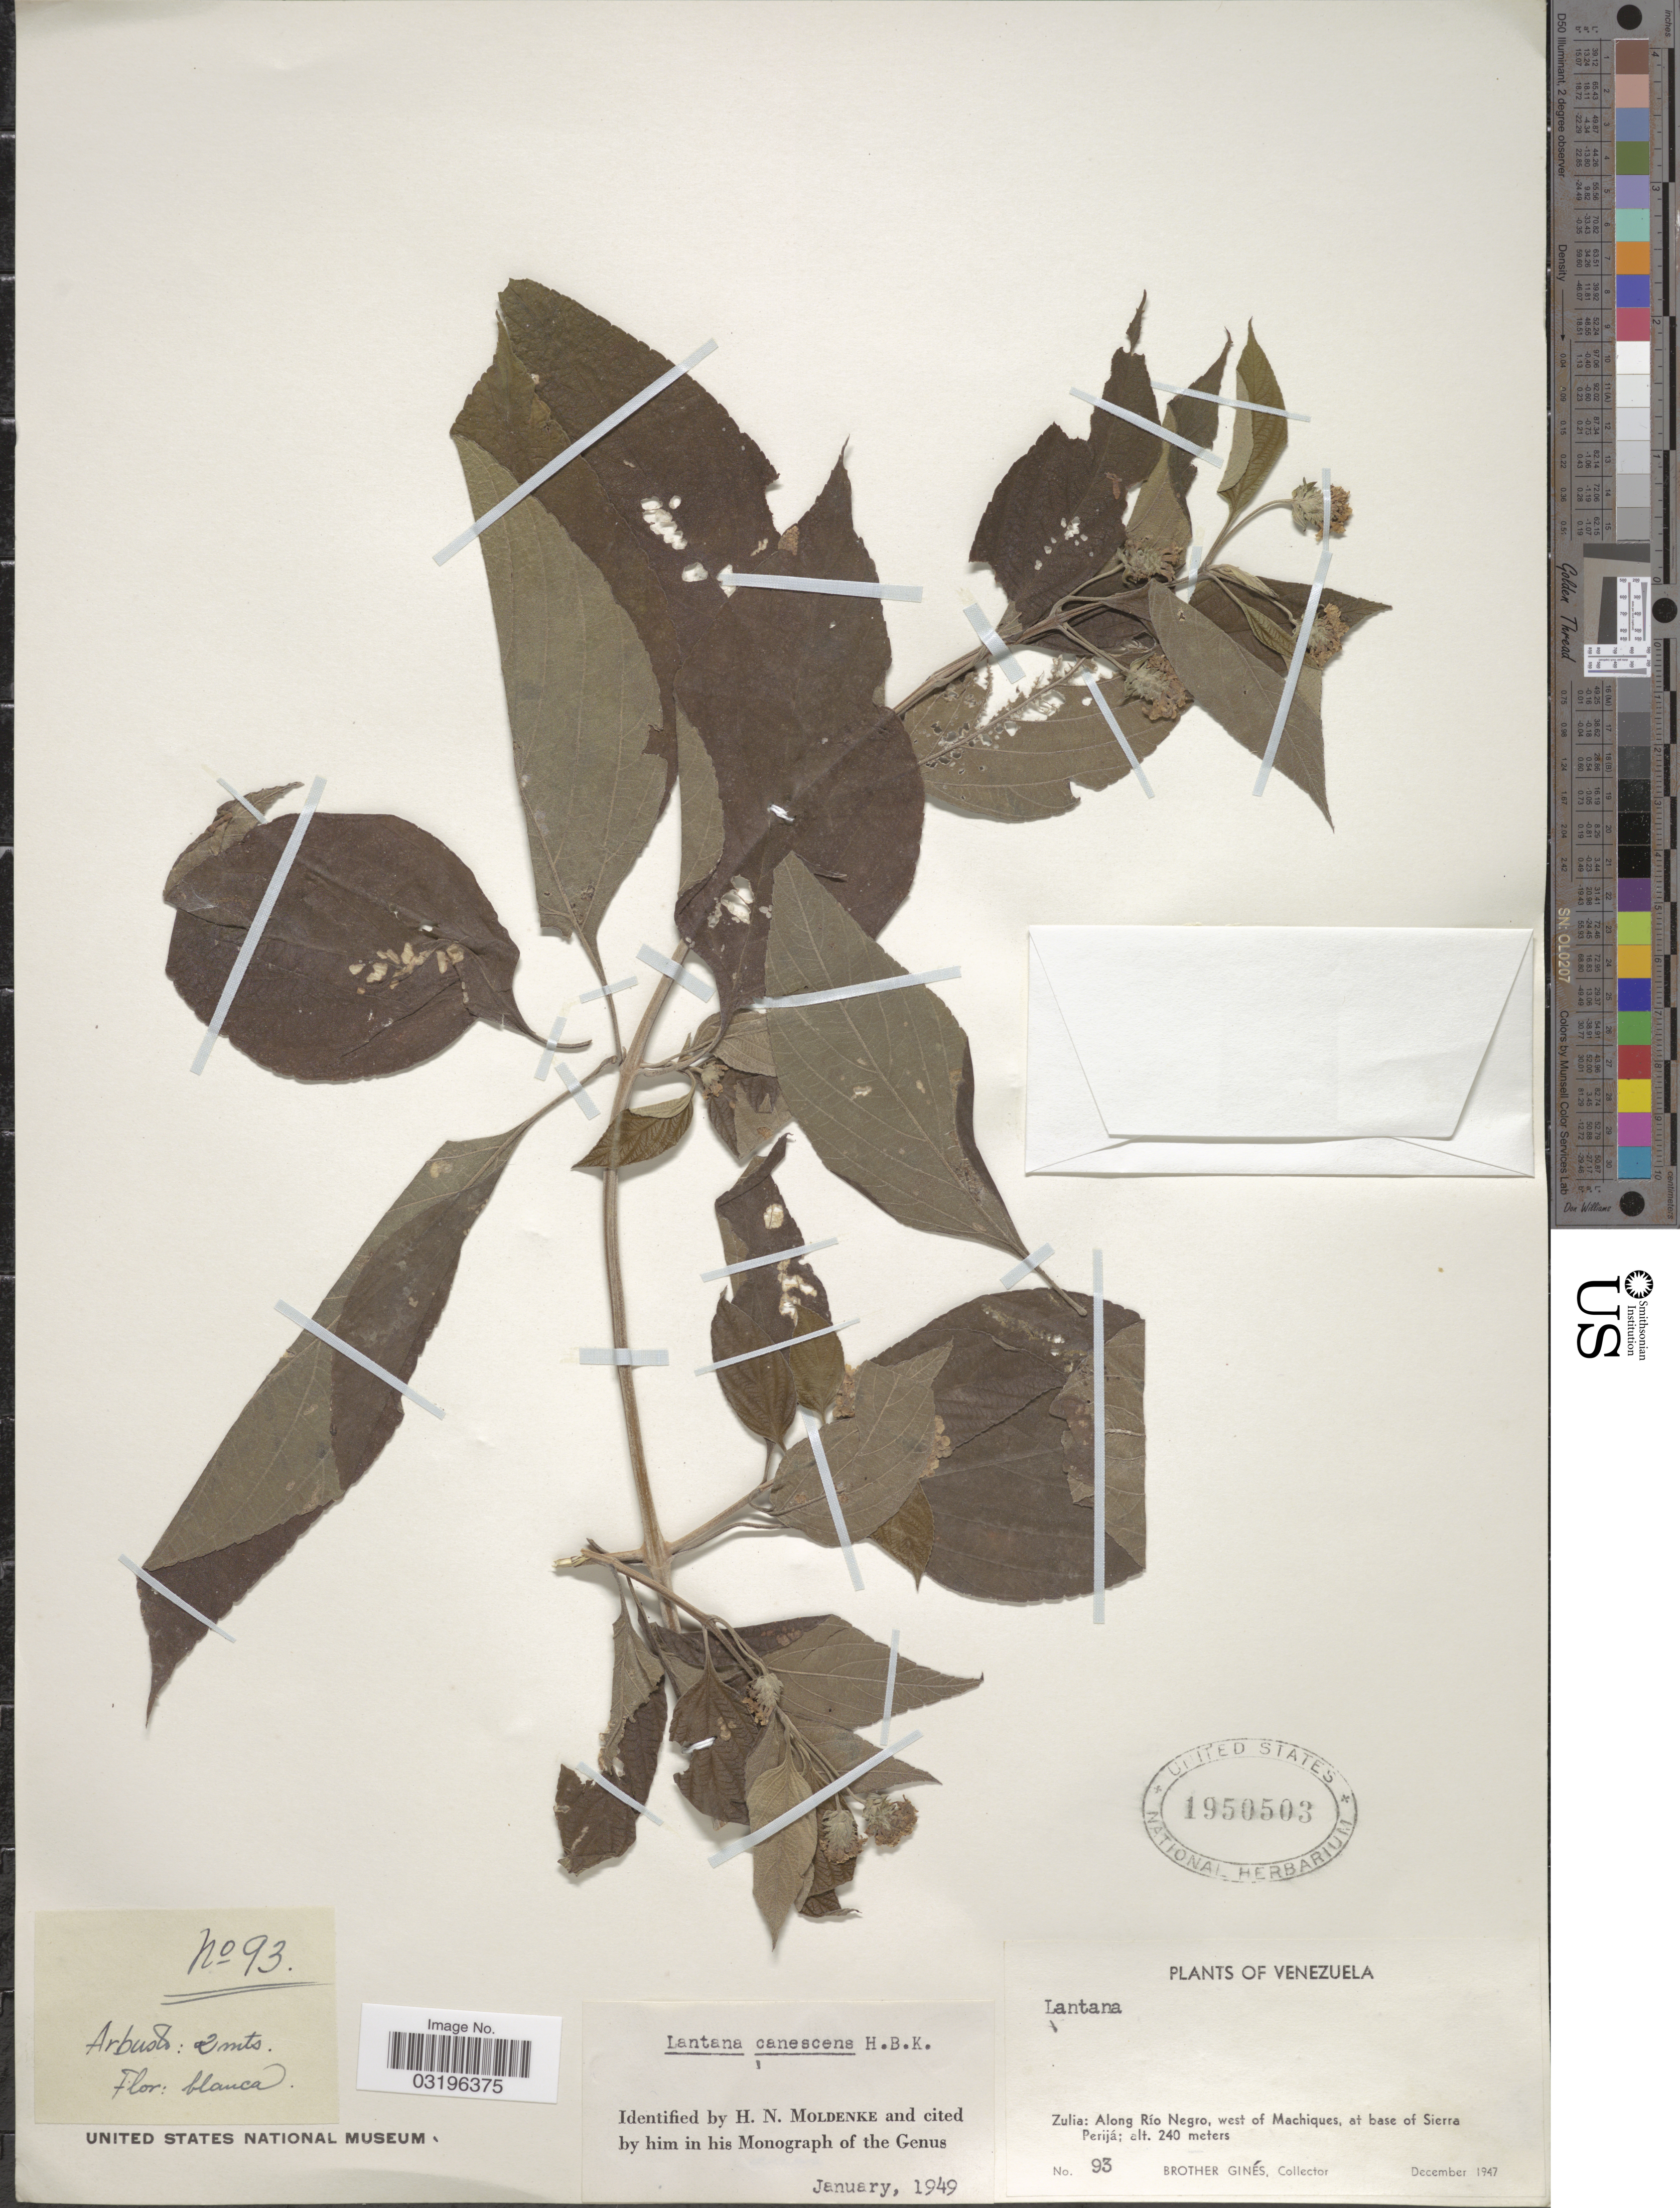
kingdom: Plantae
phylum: Tracheophyta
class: Magnoliopsida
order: Lamiales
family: Verbenaceae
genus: Lantana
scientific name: Lantana canescens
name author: Kunth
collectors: Bro. Gines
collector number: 93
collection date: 1947-12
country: Venezuela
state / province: Zulia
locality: Along Río Negro, west of Machiques, at base of Sierra Perijá.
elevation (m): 240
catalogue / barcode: US 1950503